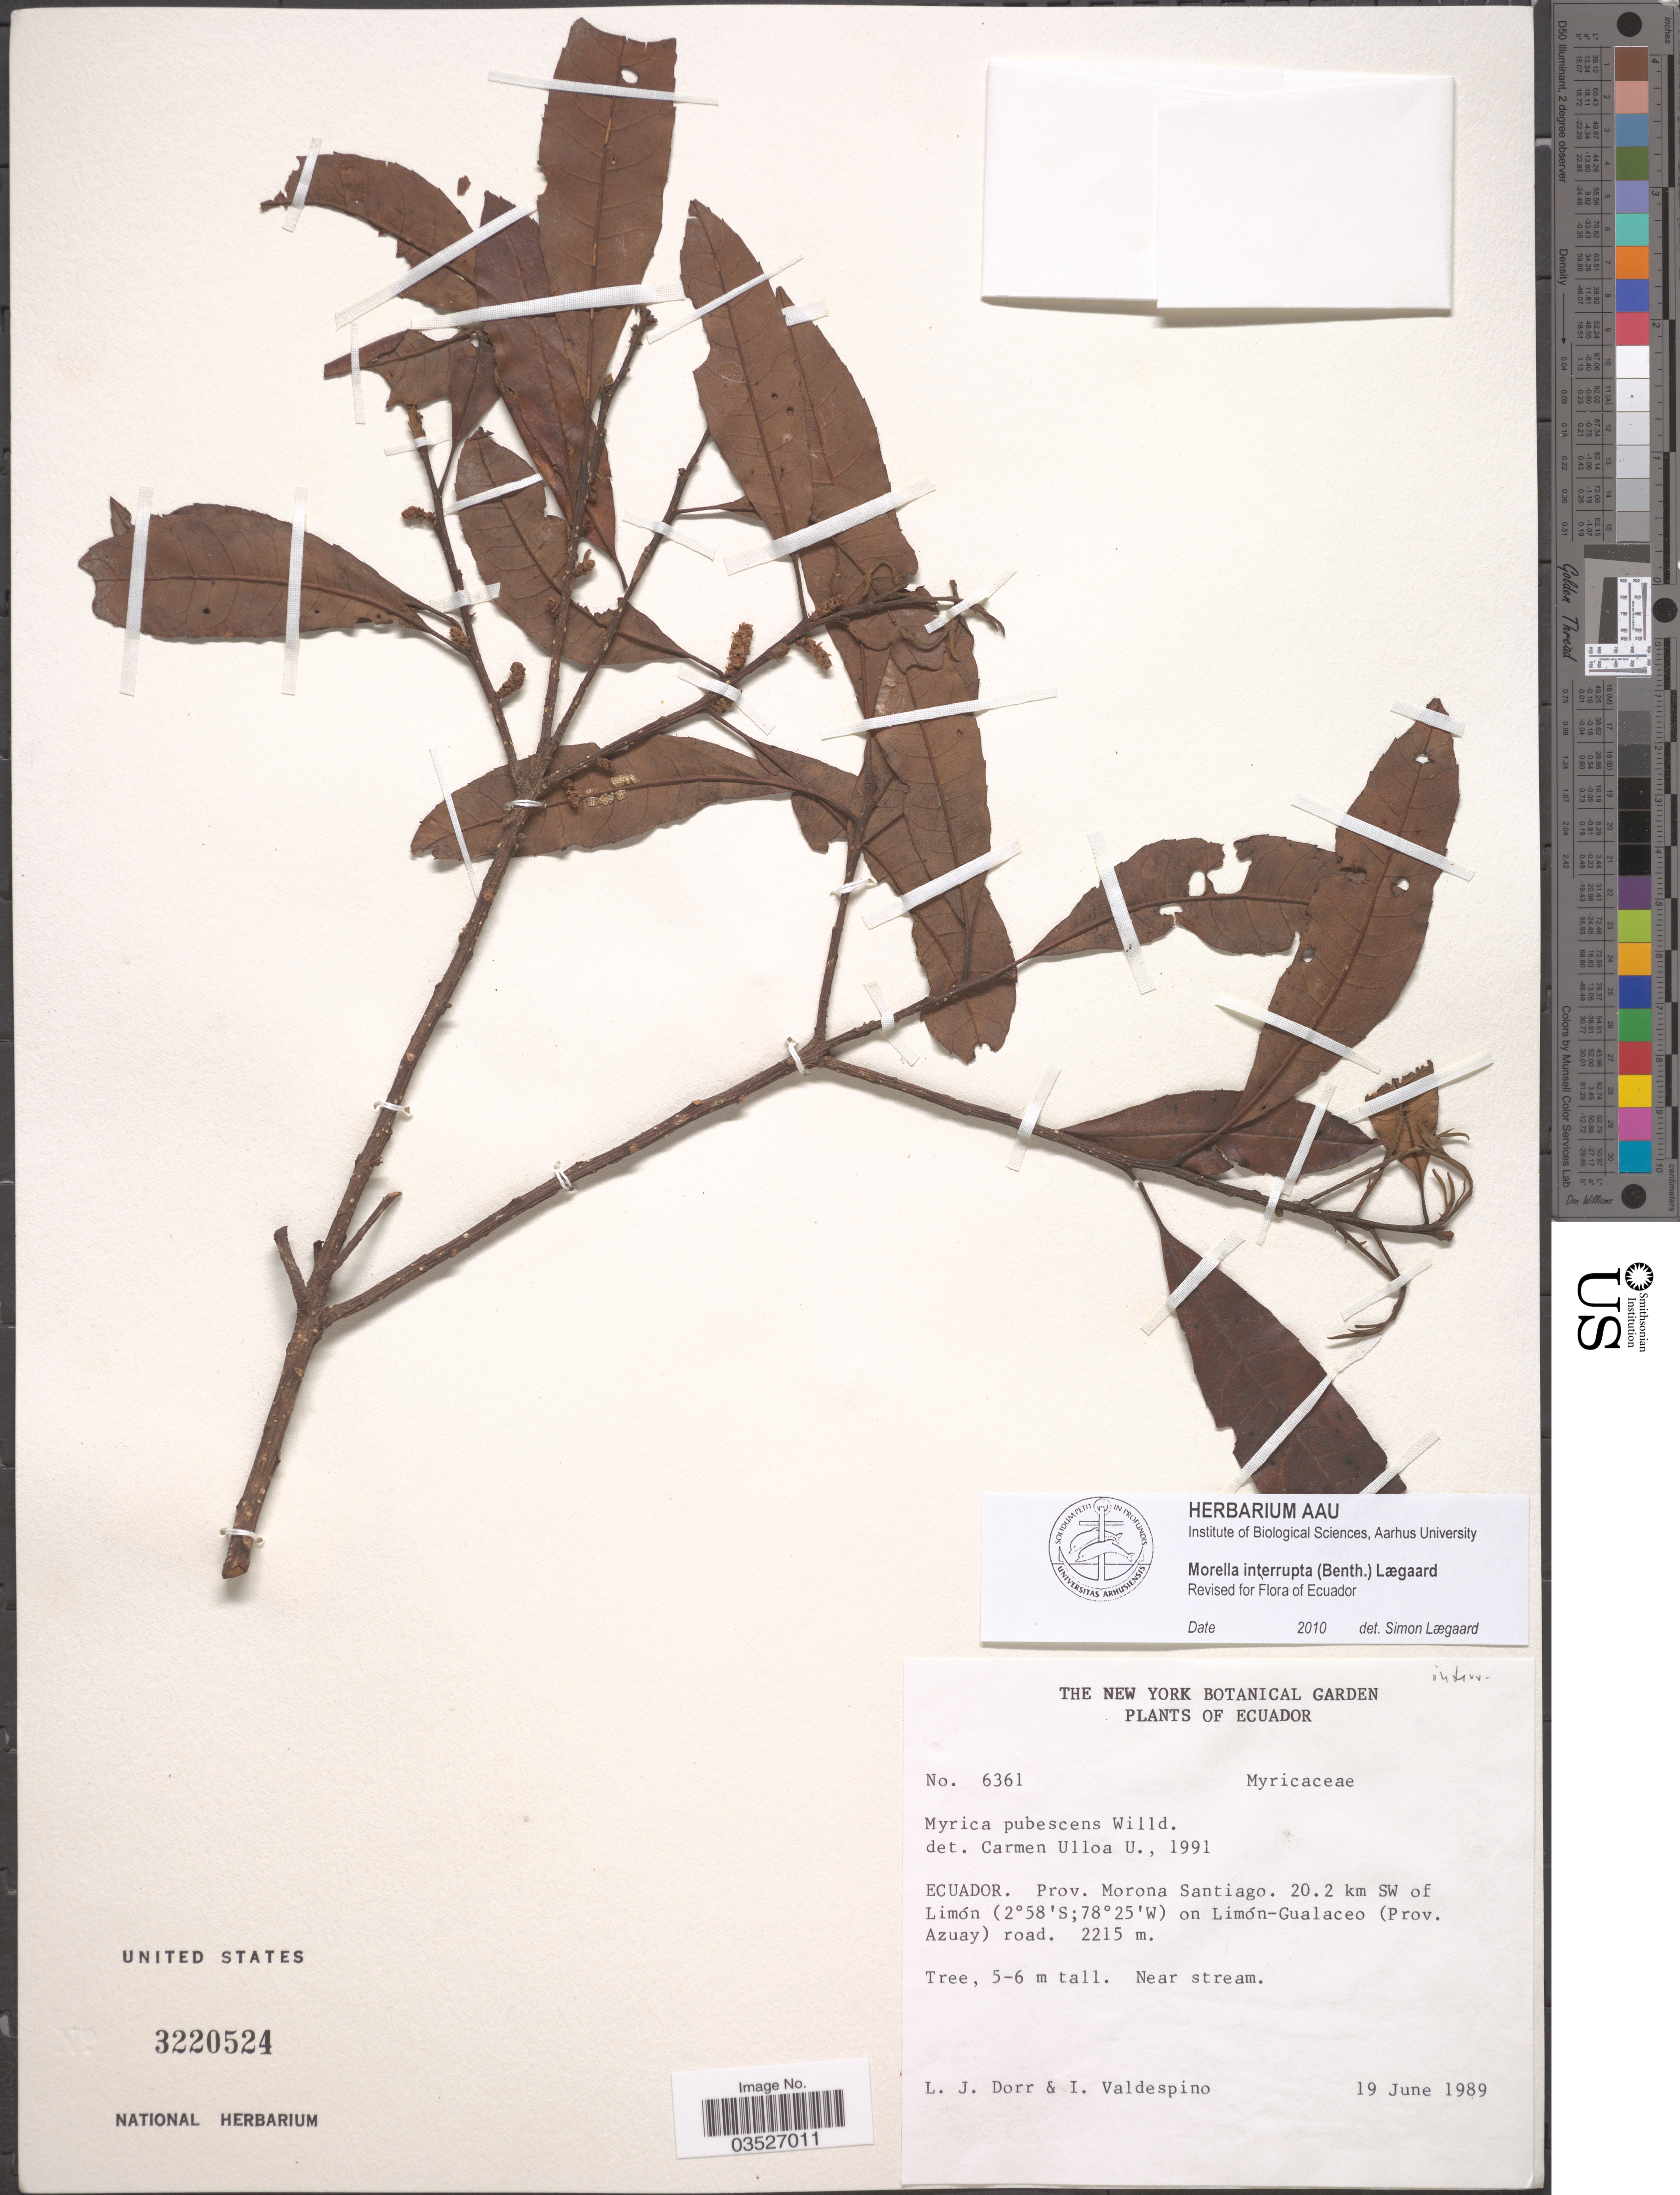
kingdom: Plantae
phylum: Tracheophyta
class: Magnoliopsida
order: Fagales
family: Myricaceae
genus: Morella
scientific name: Morella interrupta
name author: (Benth.) Lægaard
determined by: Lægaard, S.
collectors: L. J. Dorr & I. Valdespino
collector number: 6361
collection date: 1989-06-19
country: Ecuador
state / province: Morona-Santiago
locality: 20.2 km SW of Limón on Limón-Gualaceo (Prov. Azuay) road.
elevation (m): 2215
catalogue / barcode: US 3220524